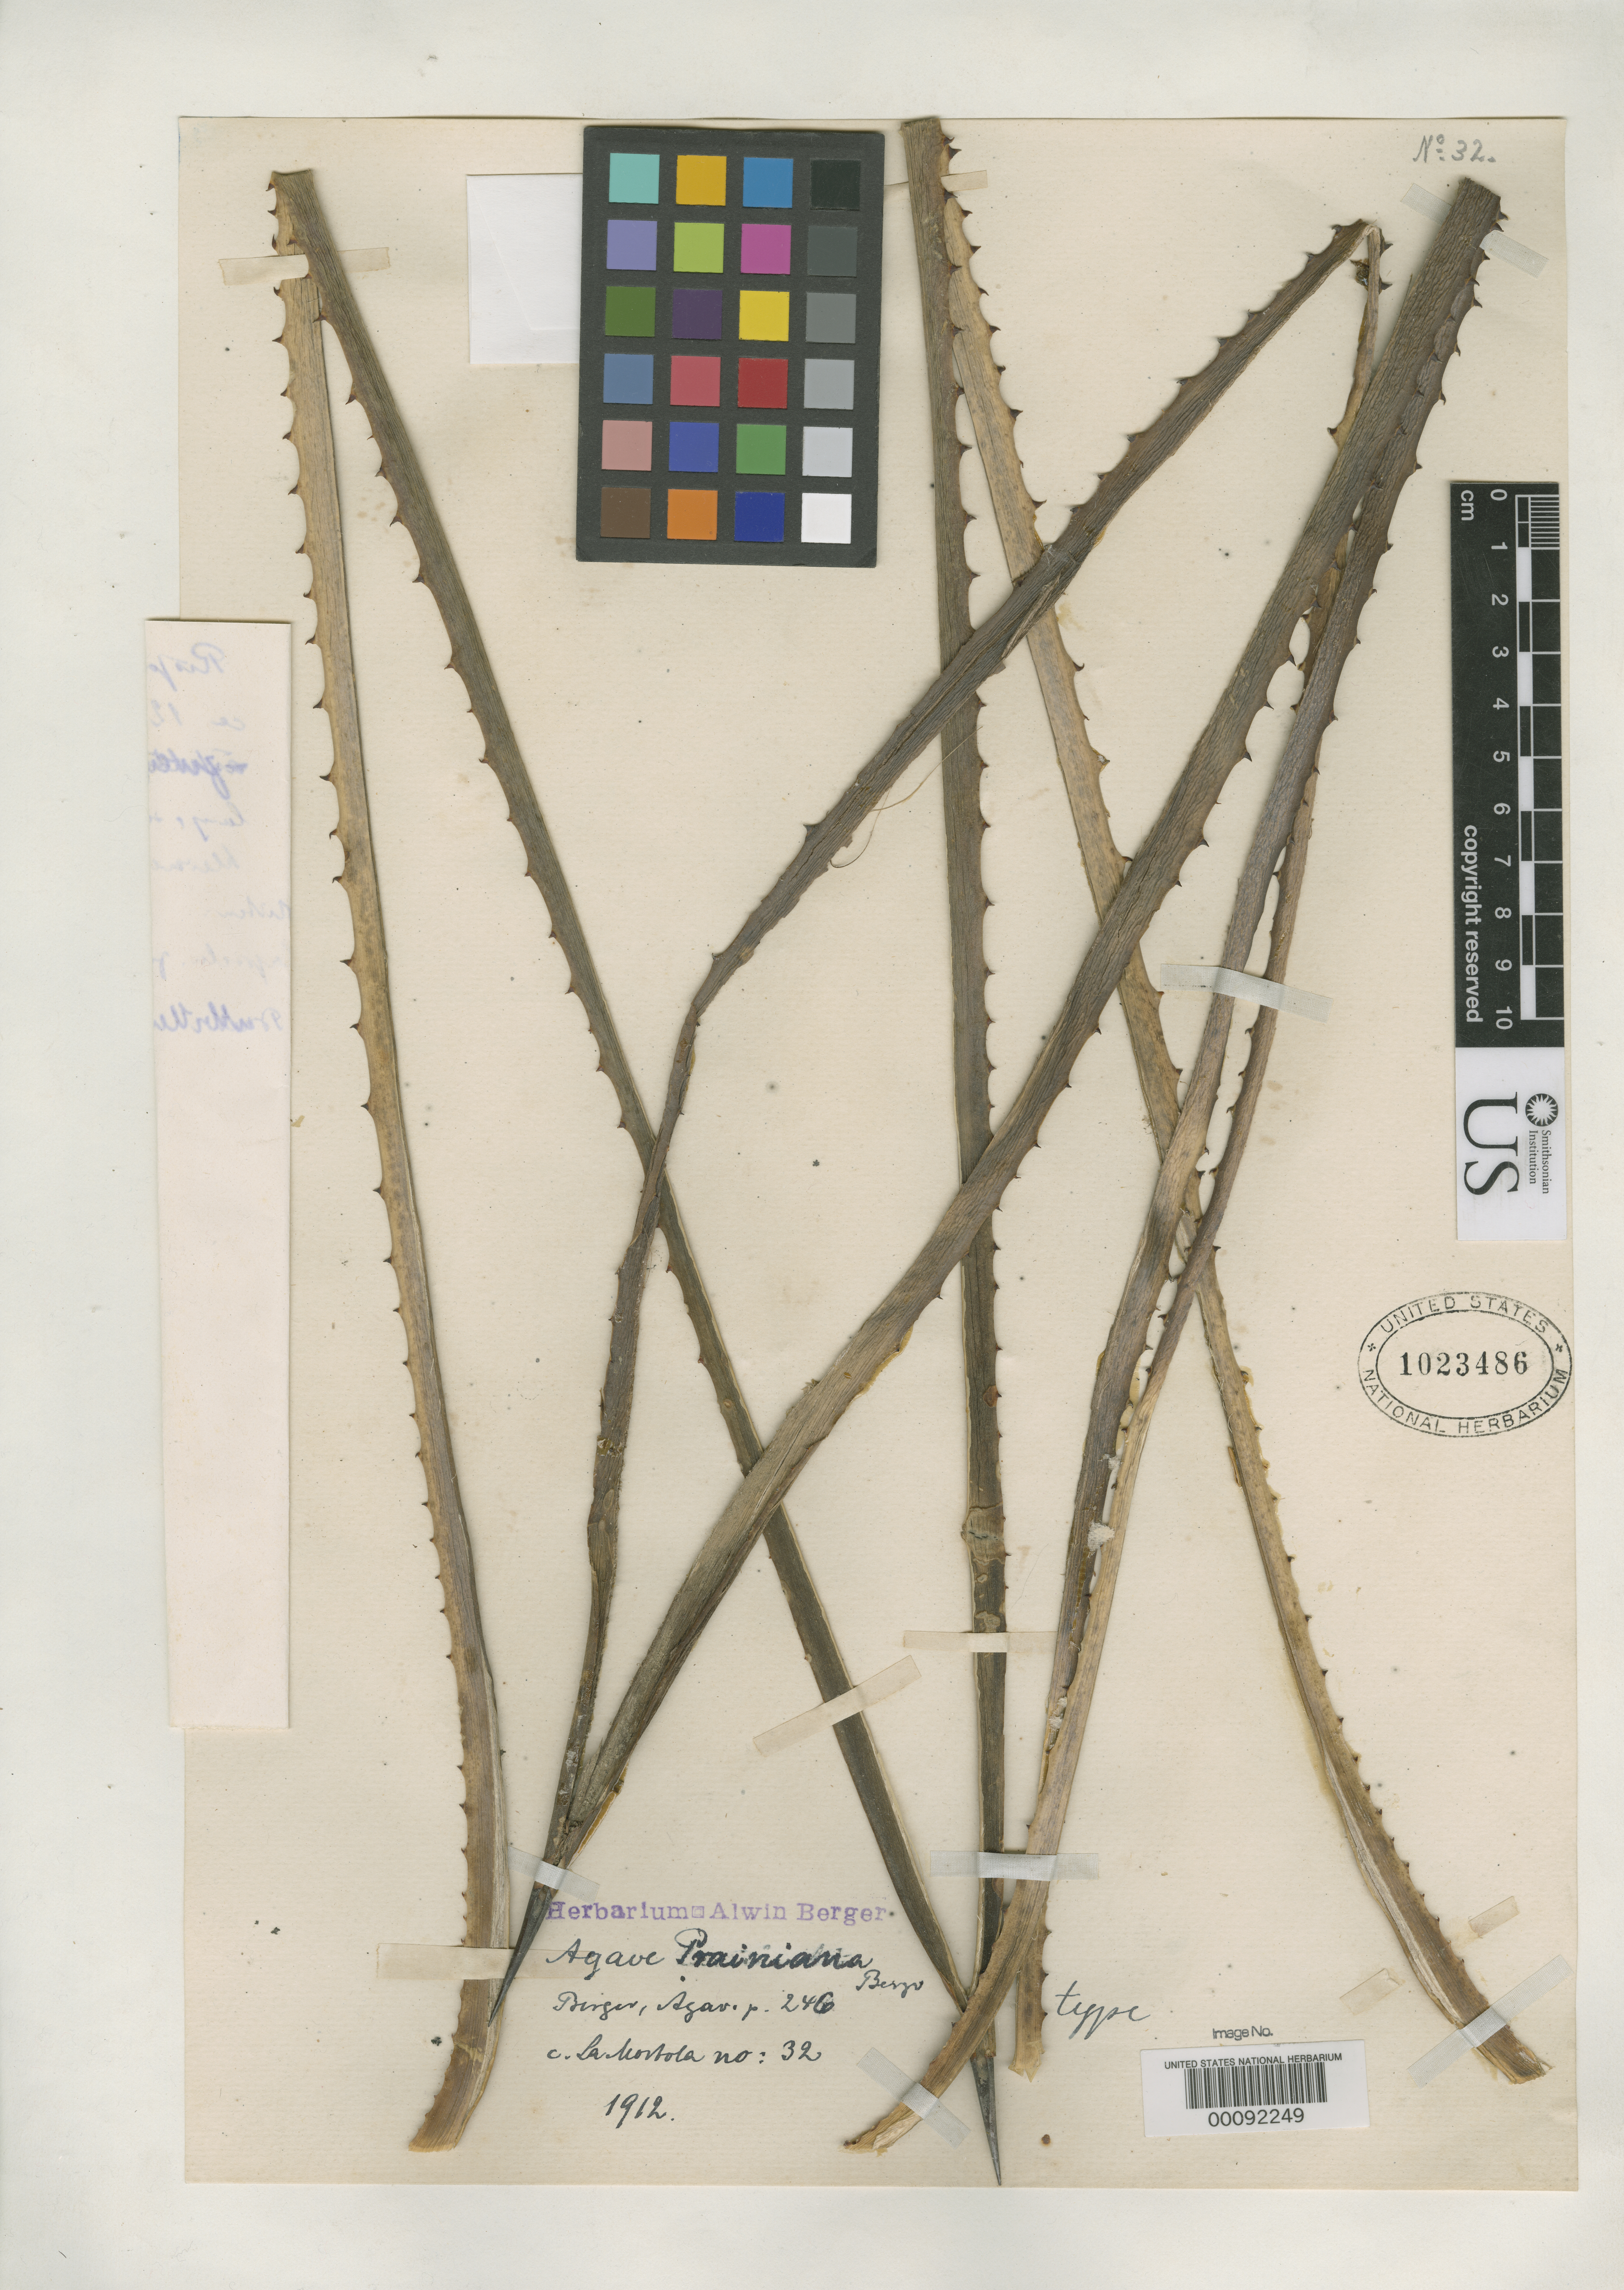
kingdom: Plantae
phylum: Tracheophyta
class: Liliopsida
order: Asparagales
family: Asparagaceae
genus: Agave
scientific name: Agave prainiana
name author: A. Berger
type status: Type Material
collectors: A. Berger & J. N. Rose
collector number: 32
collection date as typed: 1912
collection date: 1912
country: Italy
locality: La Mortola.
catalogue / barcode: US 1023486